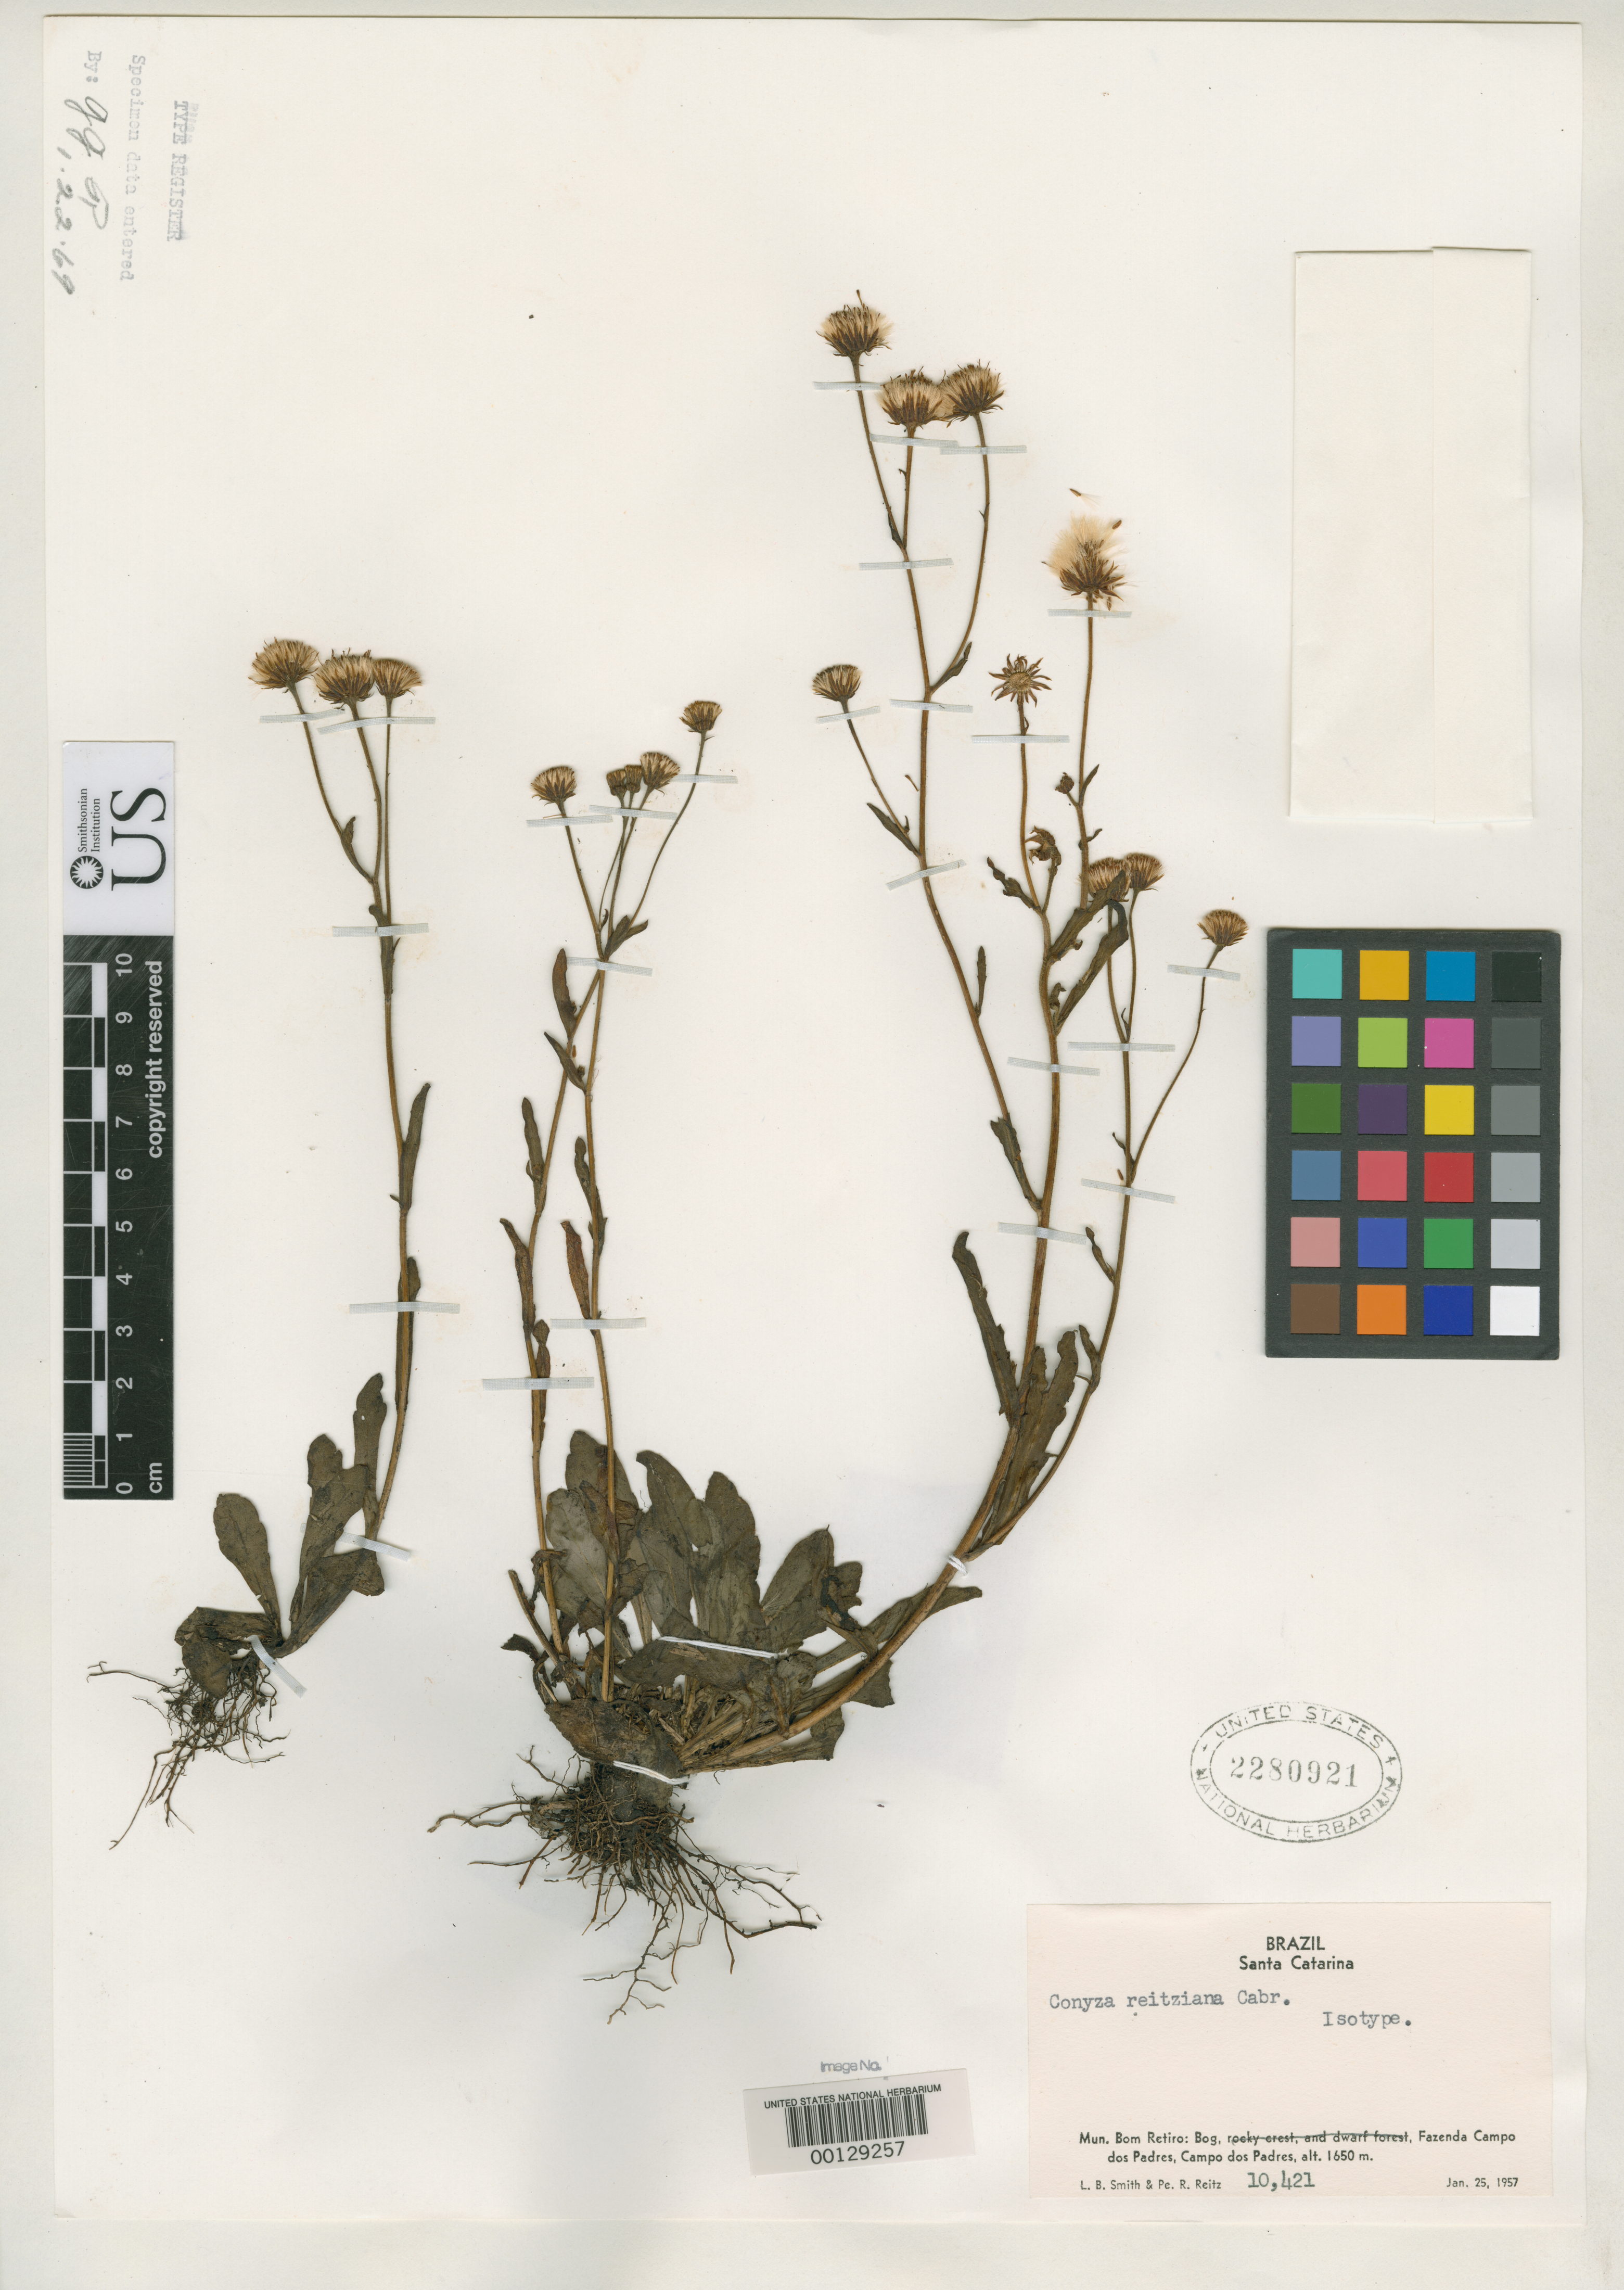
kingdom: Plantae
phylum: Tracheophyta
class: Magnoliopsida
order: Asterales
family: Asteraceae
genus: Conyza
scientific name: Conyza reitziana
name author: Cabrera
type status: Isotype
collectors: L. Smith & R. Reitz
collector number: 10421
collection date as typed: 25 Jan 1957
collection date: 1957-01-25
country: Brazil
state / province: Santa Catarina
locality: Bom Retiro.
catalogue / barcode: US 2280921